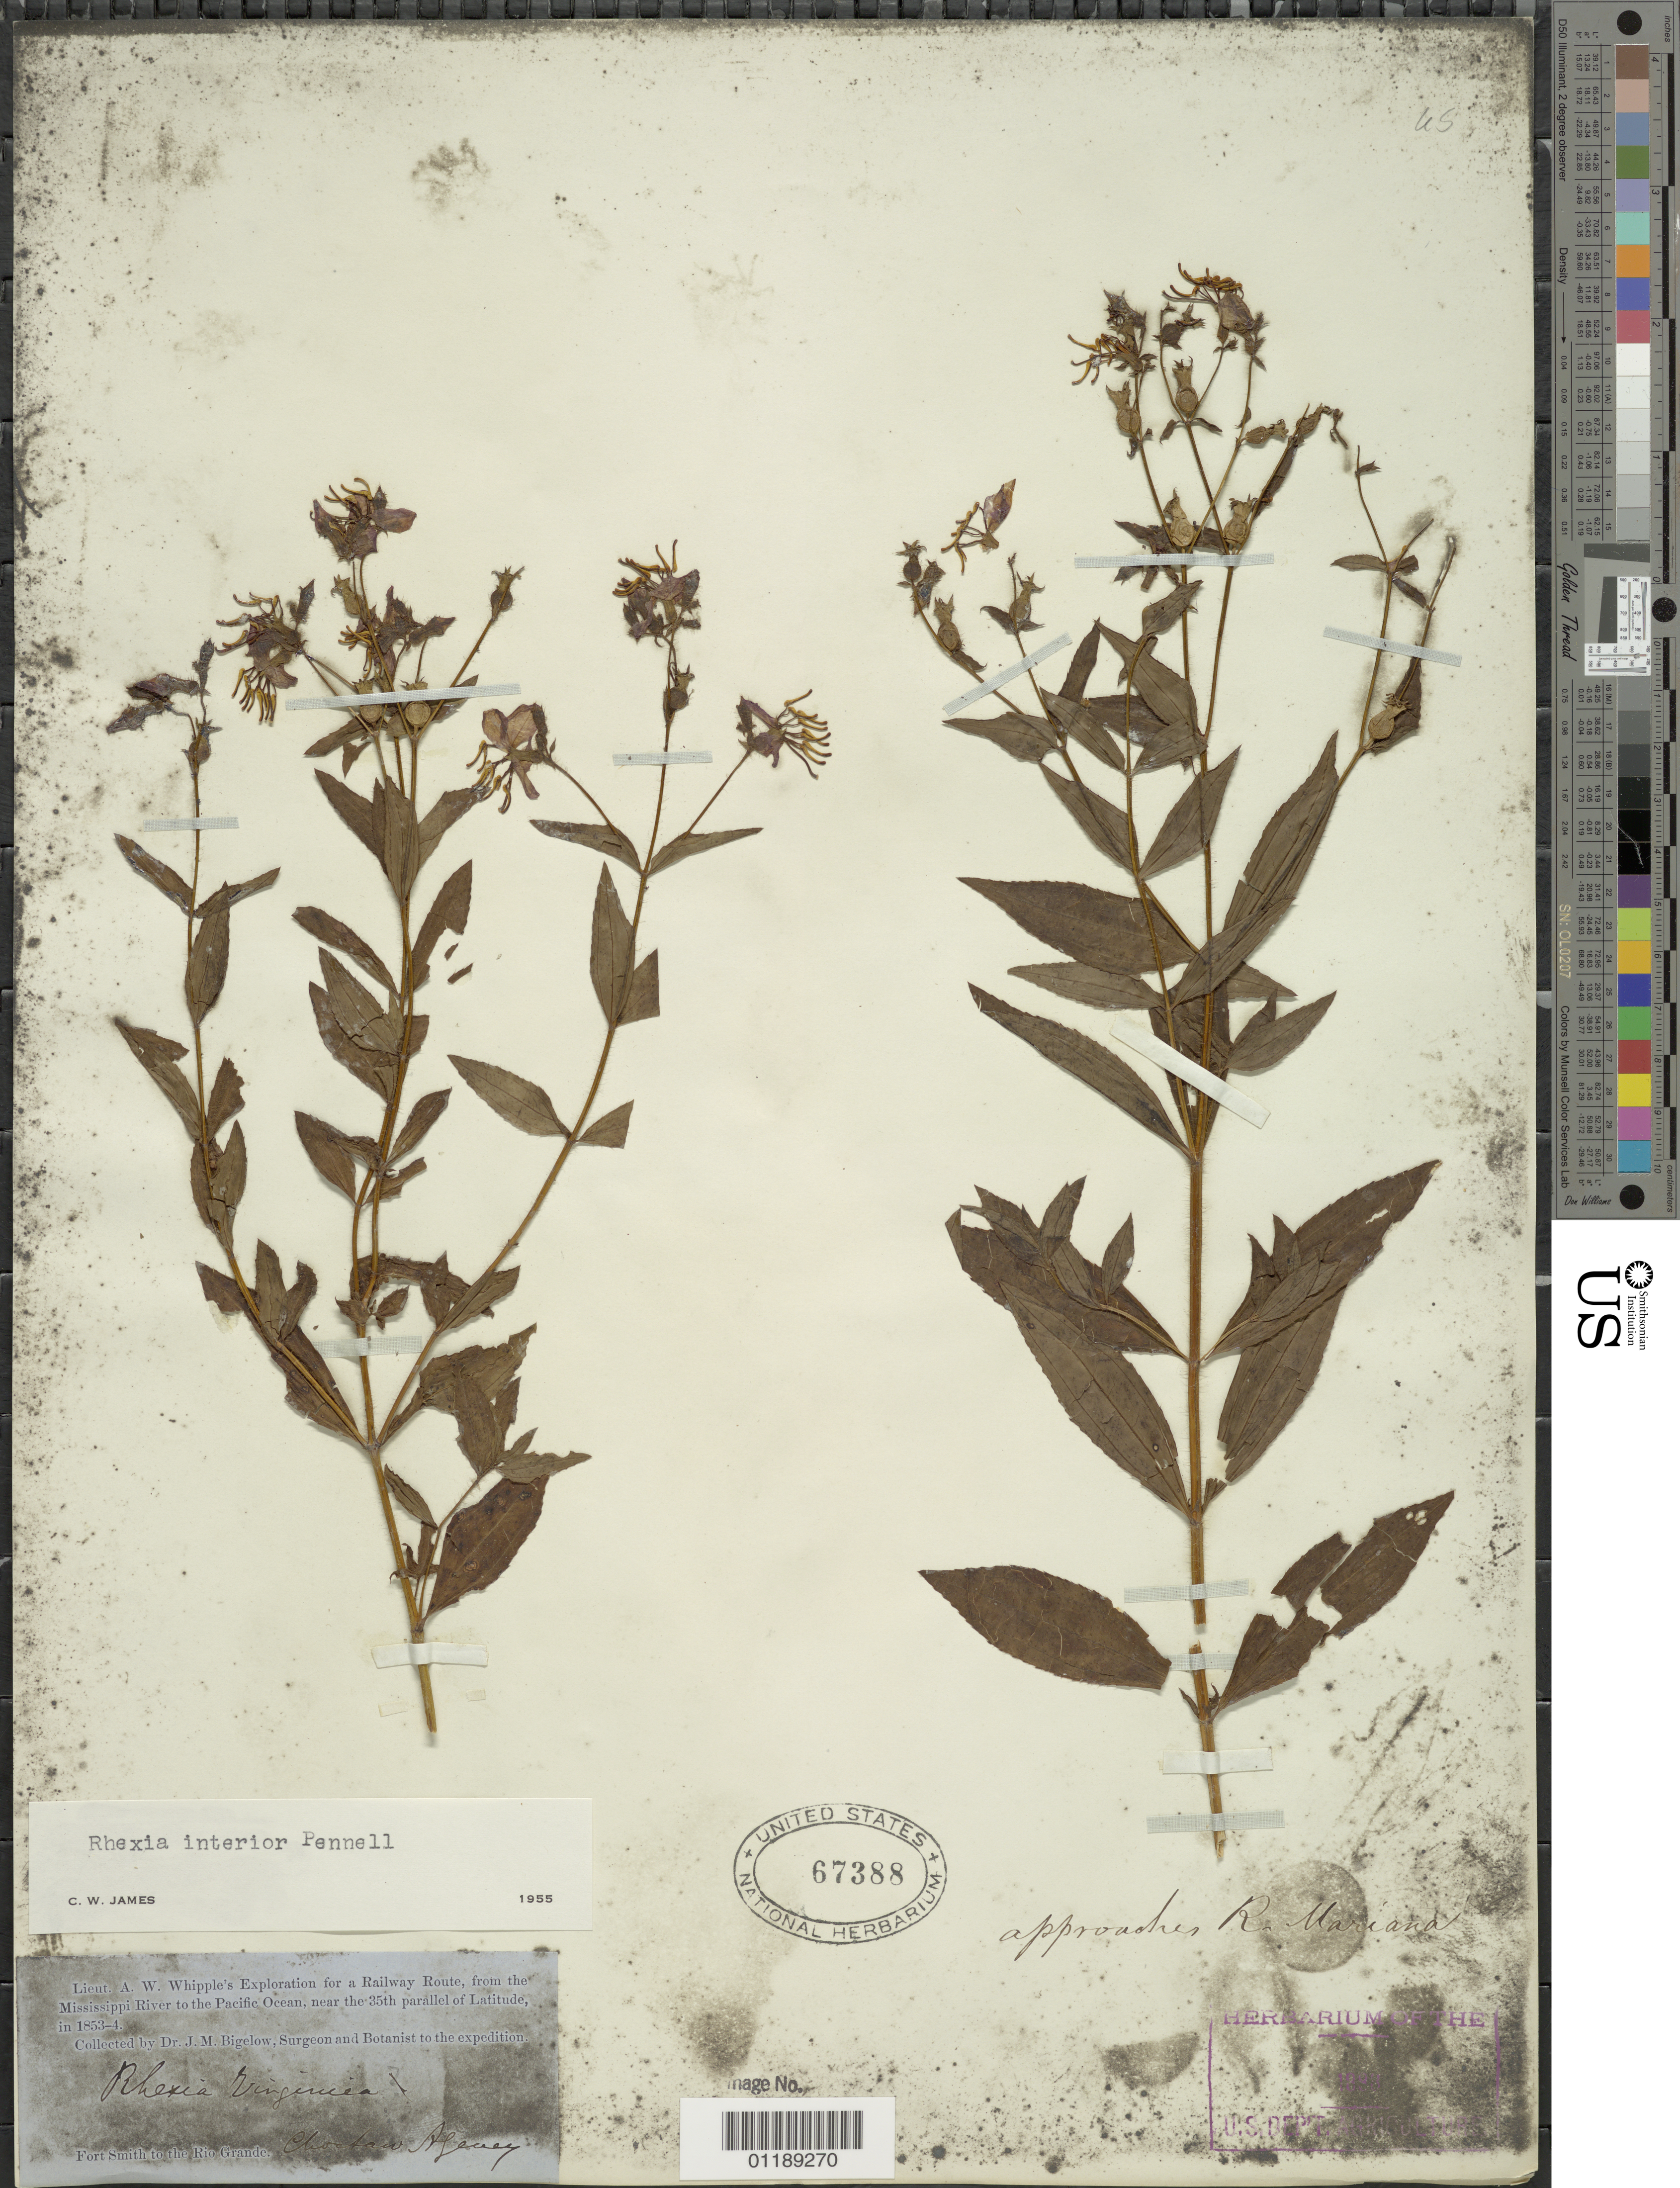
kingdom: Plantae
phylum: Tracheophyta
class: Magnoliopsida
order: Myrtales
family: Melastomataceae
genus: Rhexia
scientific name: Rhexia interior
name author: Pennell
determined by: James, C. W.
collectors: J. M. Bigelow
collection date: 1853/1854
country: United States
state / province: Oklahoma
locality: Fort Smith to the Rio Grande, Choctaw Agency.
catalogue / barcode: US 67388